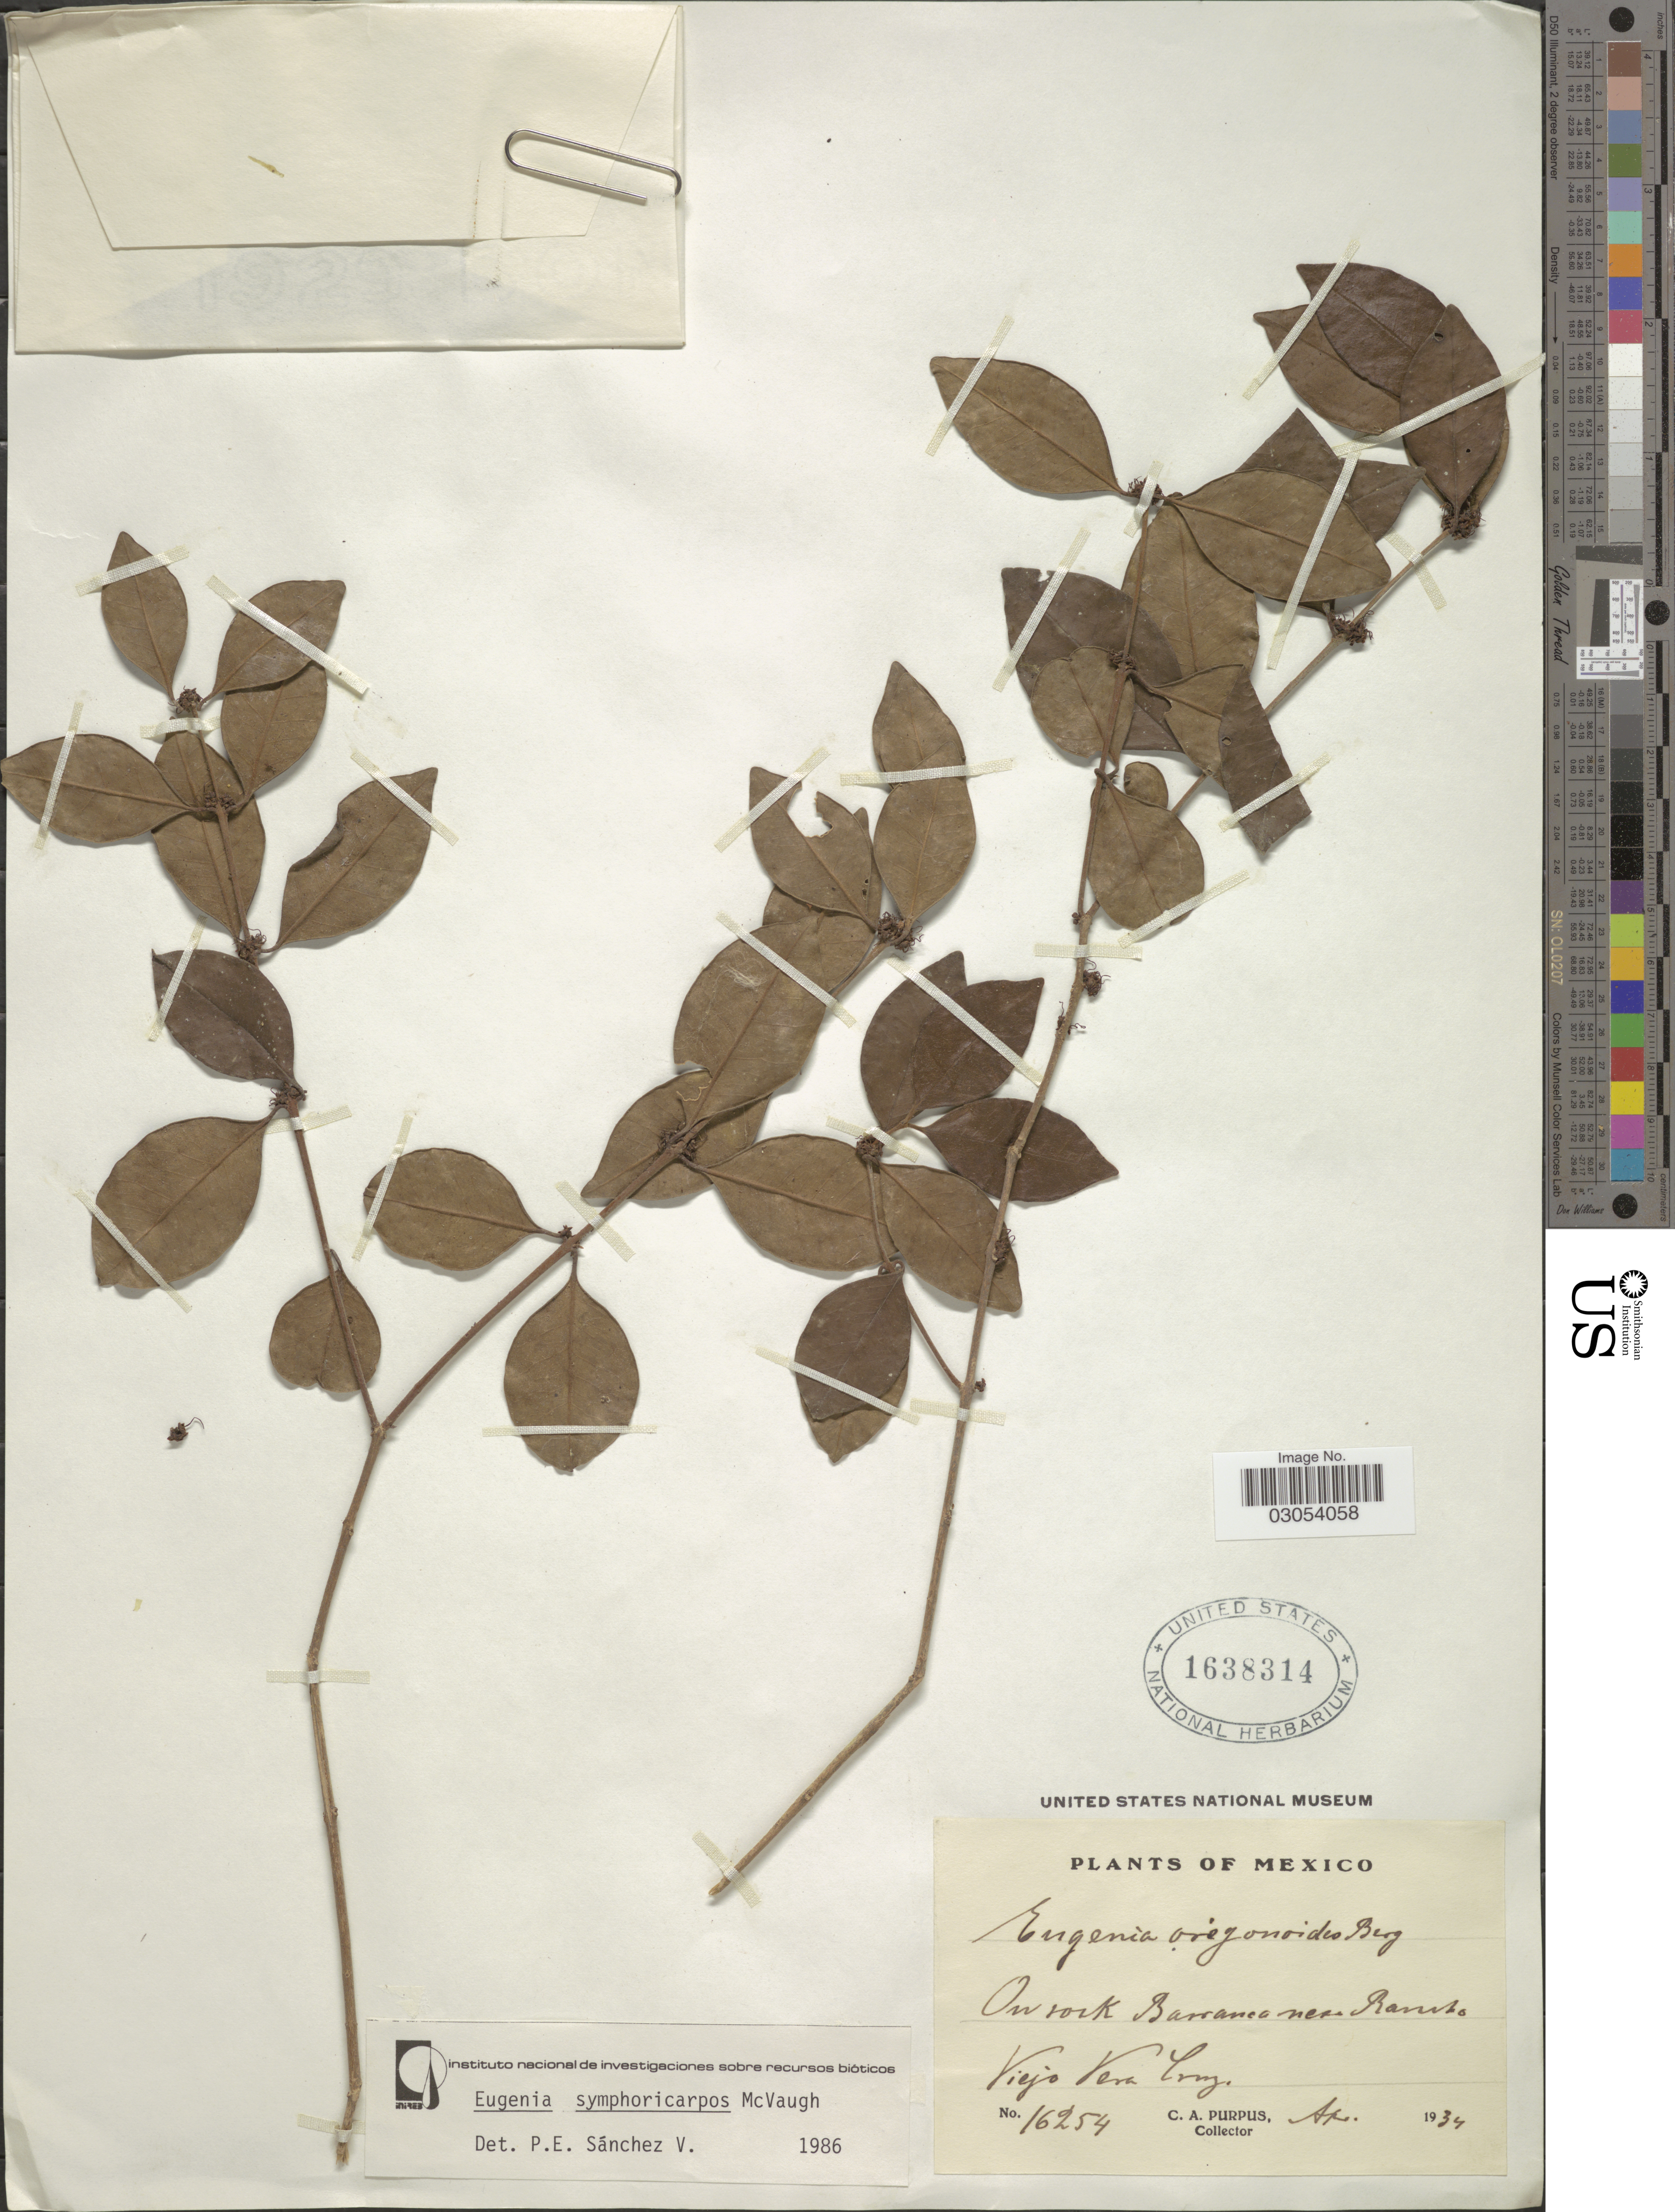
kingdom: Plantae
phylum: Tracheophyta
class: Magnoliopsida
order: Myrtales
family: Myrtaceae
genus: Eugenia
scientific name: Eugenia symphoricarpos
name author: McVaugh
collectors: C. A. Purpus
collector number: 16254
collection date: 1934-04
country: Mexico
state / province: Veracruz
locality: On rock Barranca near Rancho Viejo Vera Cruz.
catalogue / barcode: US 1638314